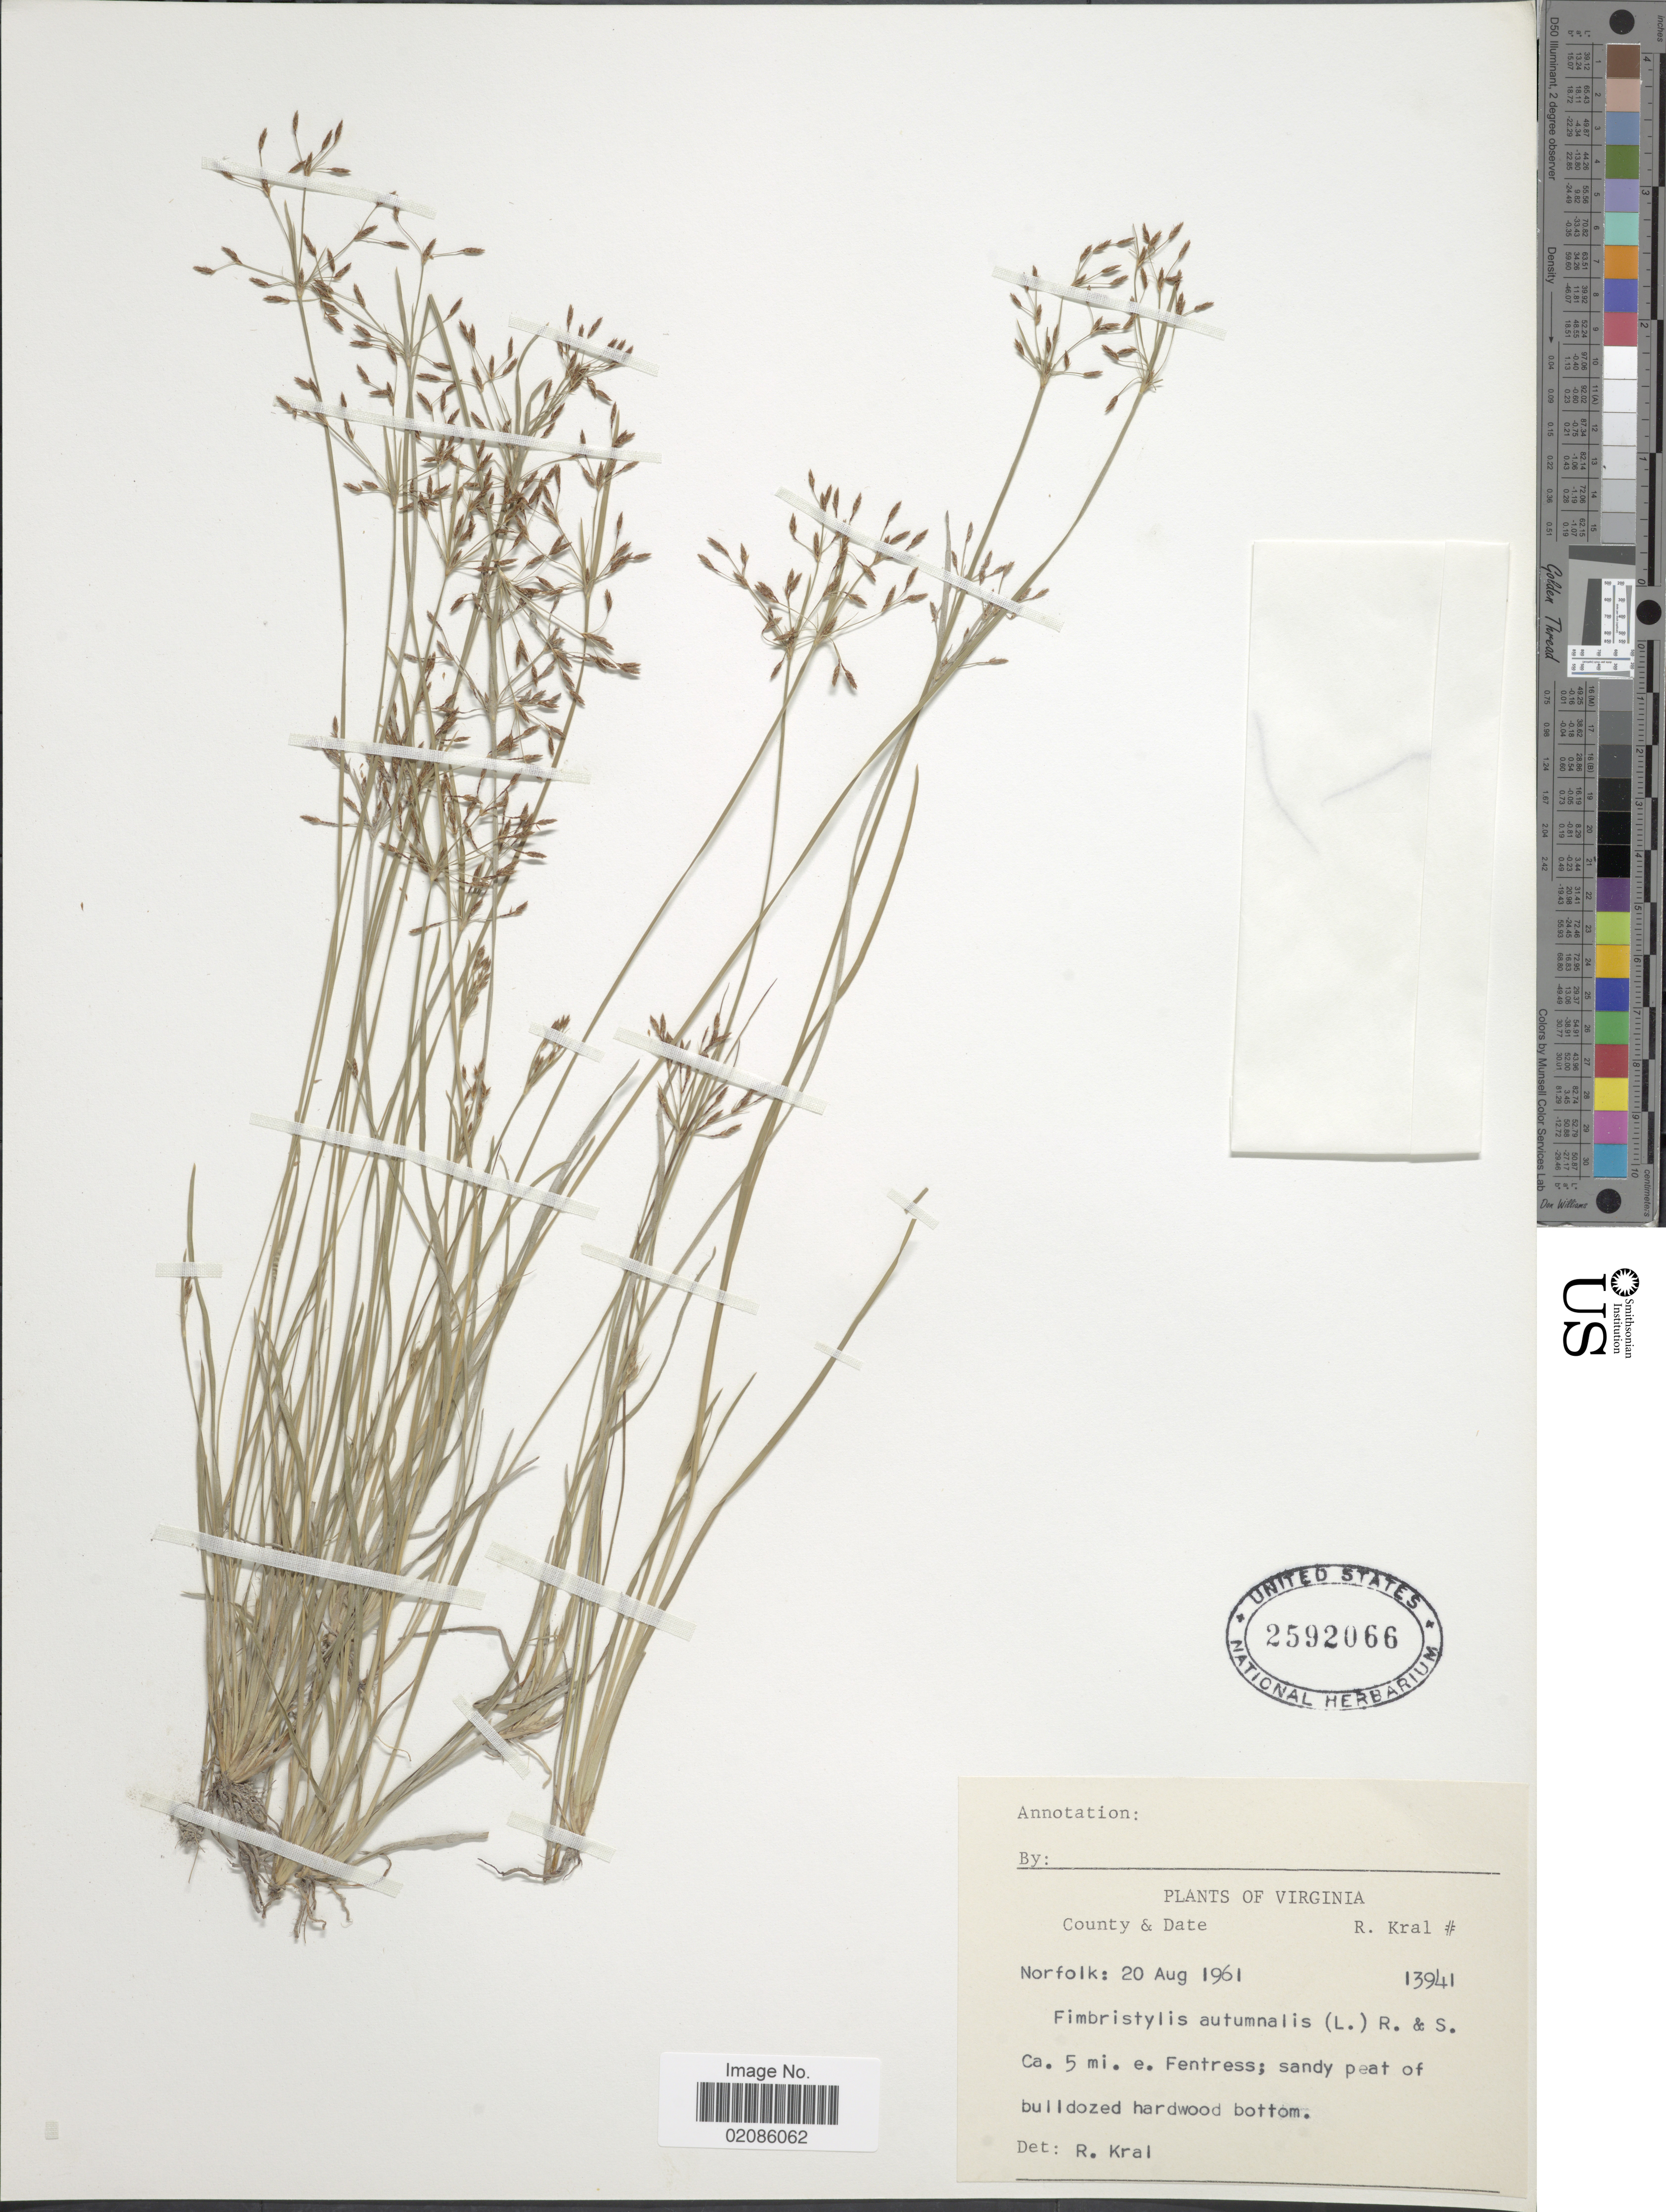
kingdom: Plantae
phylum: Tracheophyta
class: Liliopsida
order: Poales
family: Cyperaceae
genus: Fimbristylis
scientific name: Fimbristylis autumnalis (L.) Roem. & Schult.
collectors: R. Kral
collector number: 13941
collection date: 1961-08-20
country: United States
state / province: Virginia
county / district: City of Norfolk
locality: Norfolk. Ca. 5 mi. e. Fentress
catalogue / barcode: US 2592066